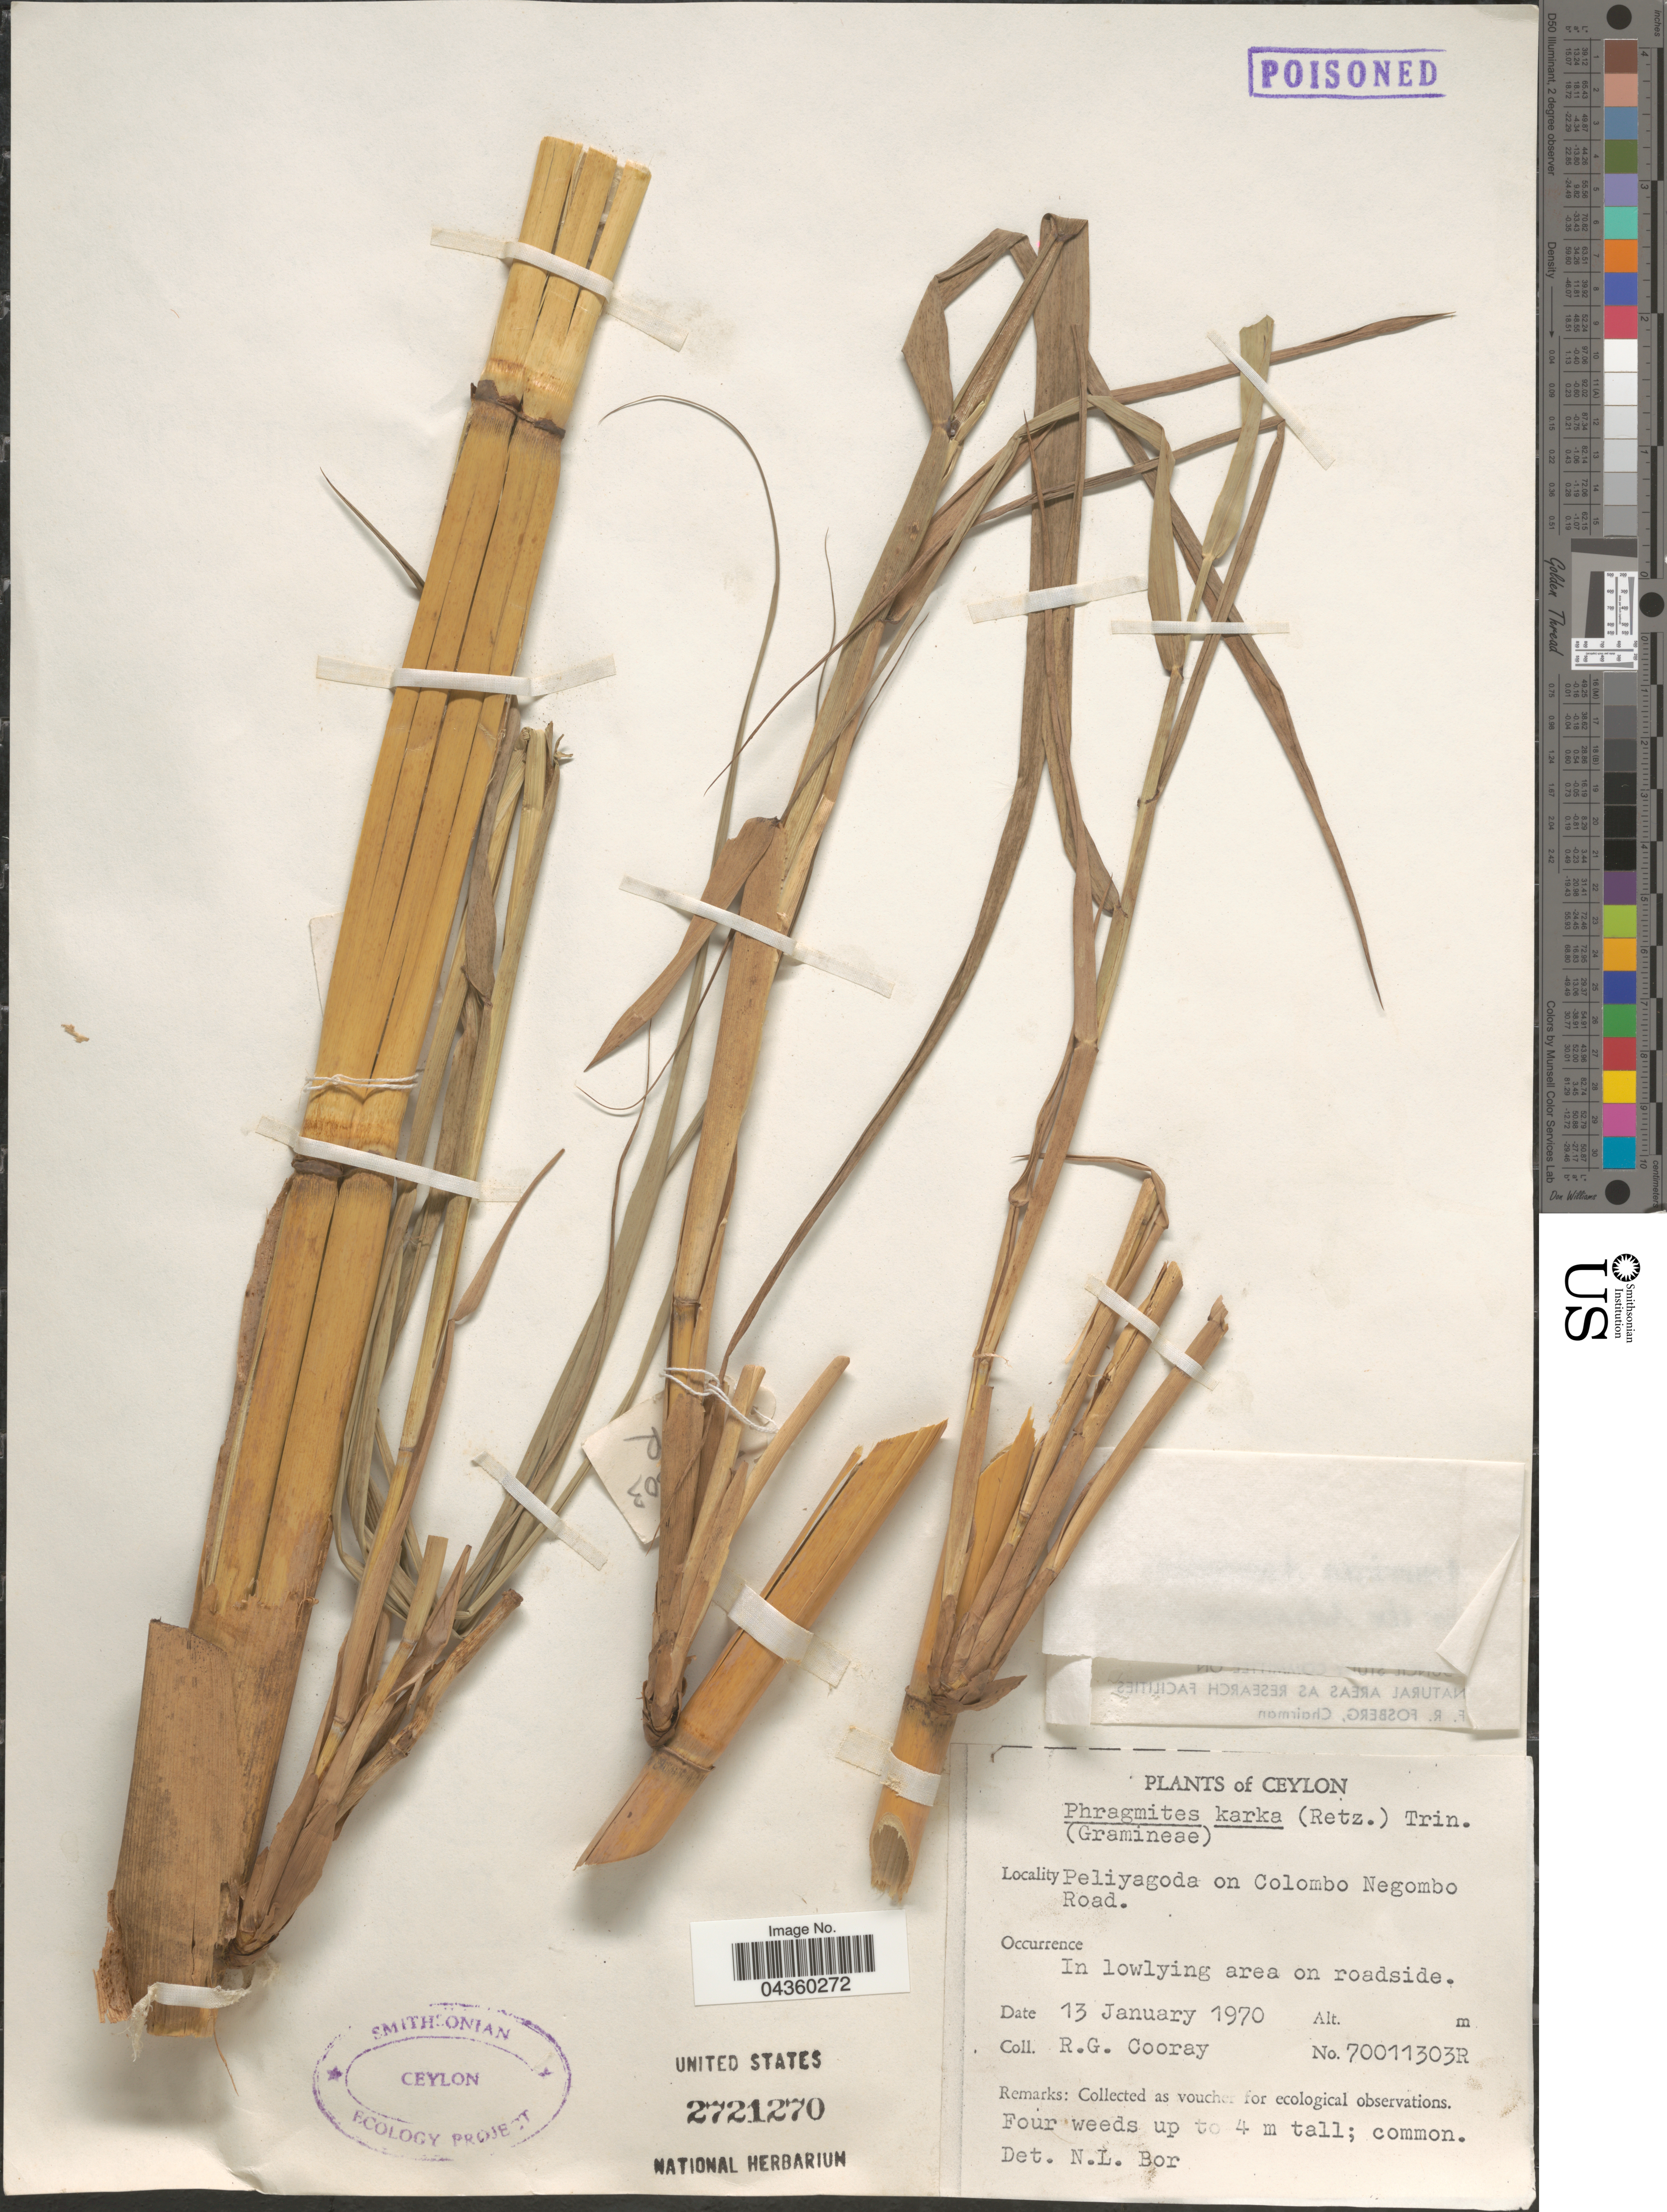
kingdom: Plantae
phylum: Tracheophyta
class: Liliopsida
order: Poales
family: Poaceae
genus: Phragmites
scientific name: Phragmites karka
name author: (Retz.) Trin. ex Steud.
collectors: R. Cooray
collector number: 70011303R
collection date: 1970-01-13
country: Sri Lanka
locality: Ceylon. Peliyagoda on Colombo Negombo Road.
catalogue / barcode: US 2721270